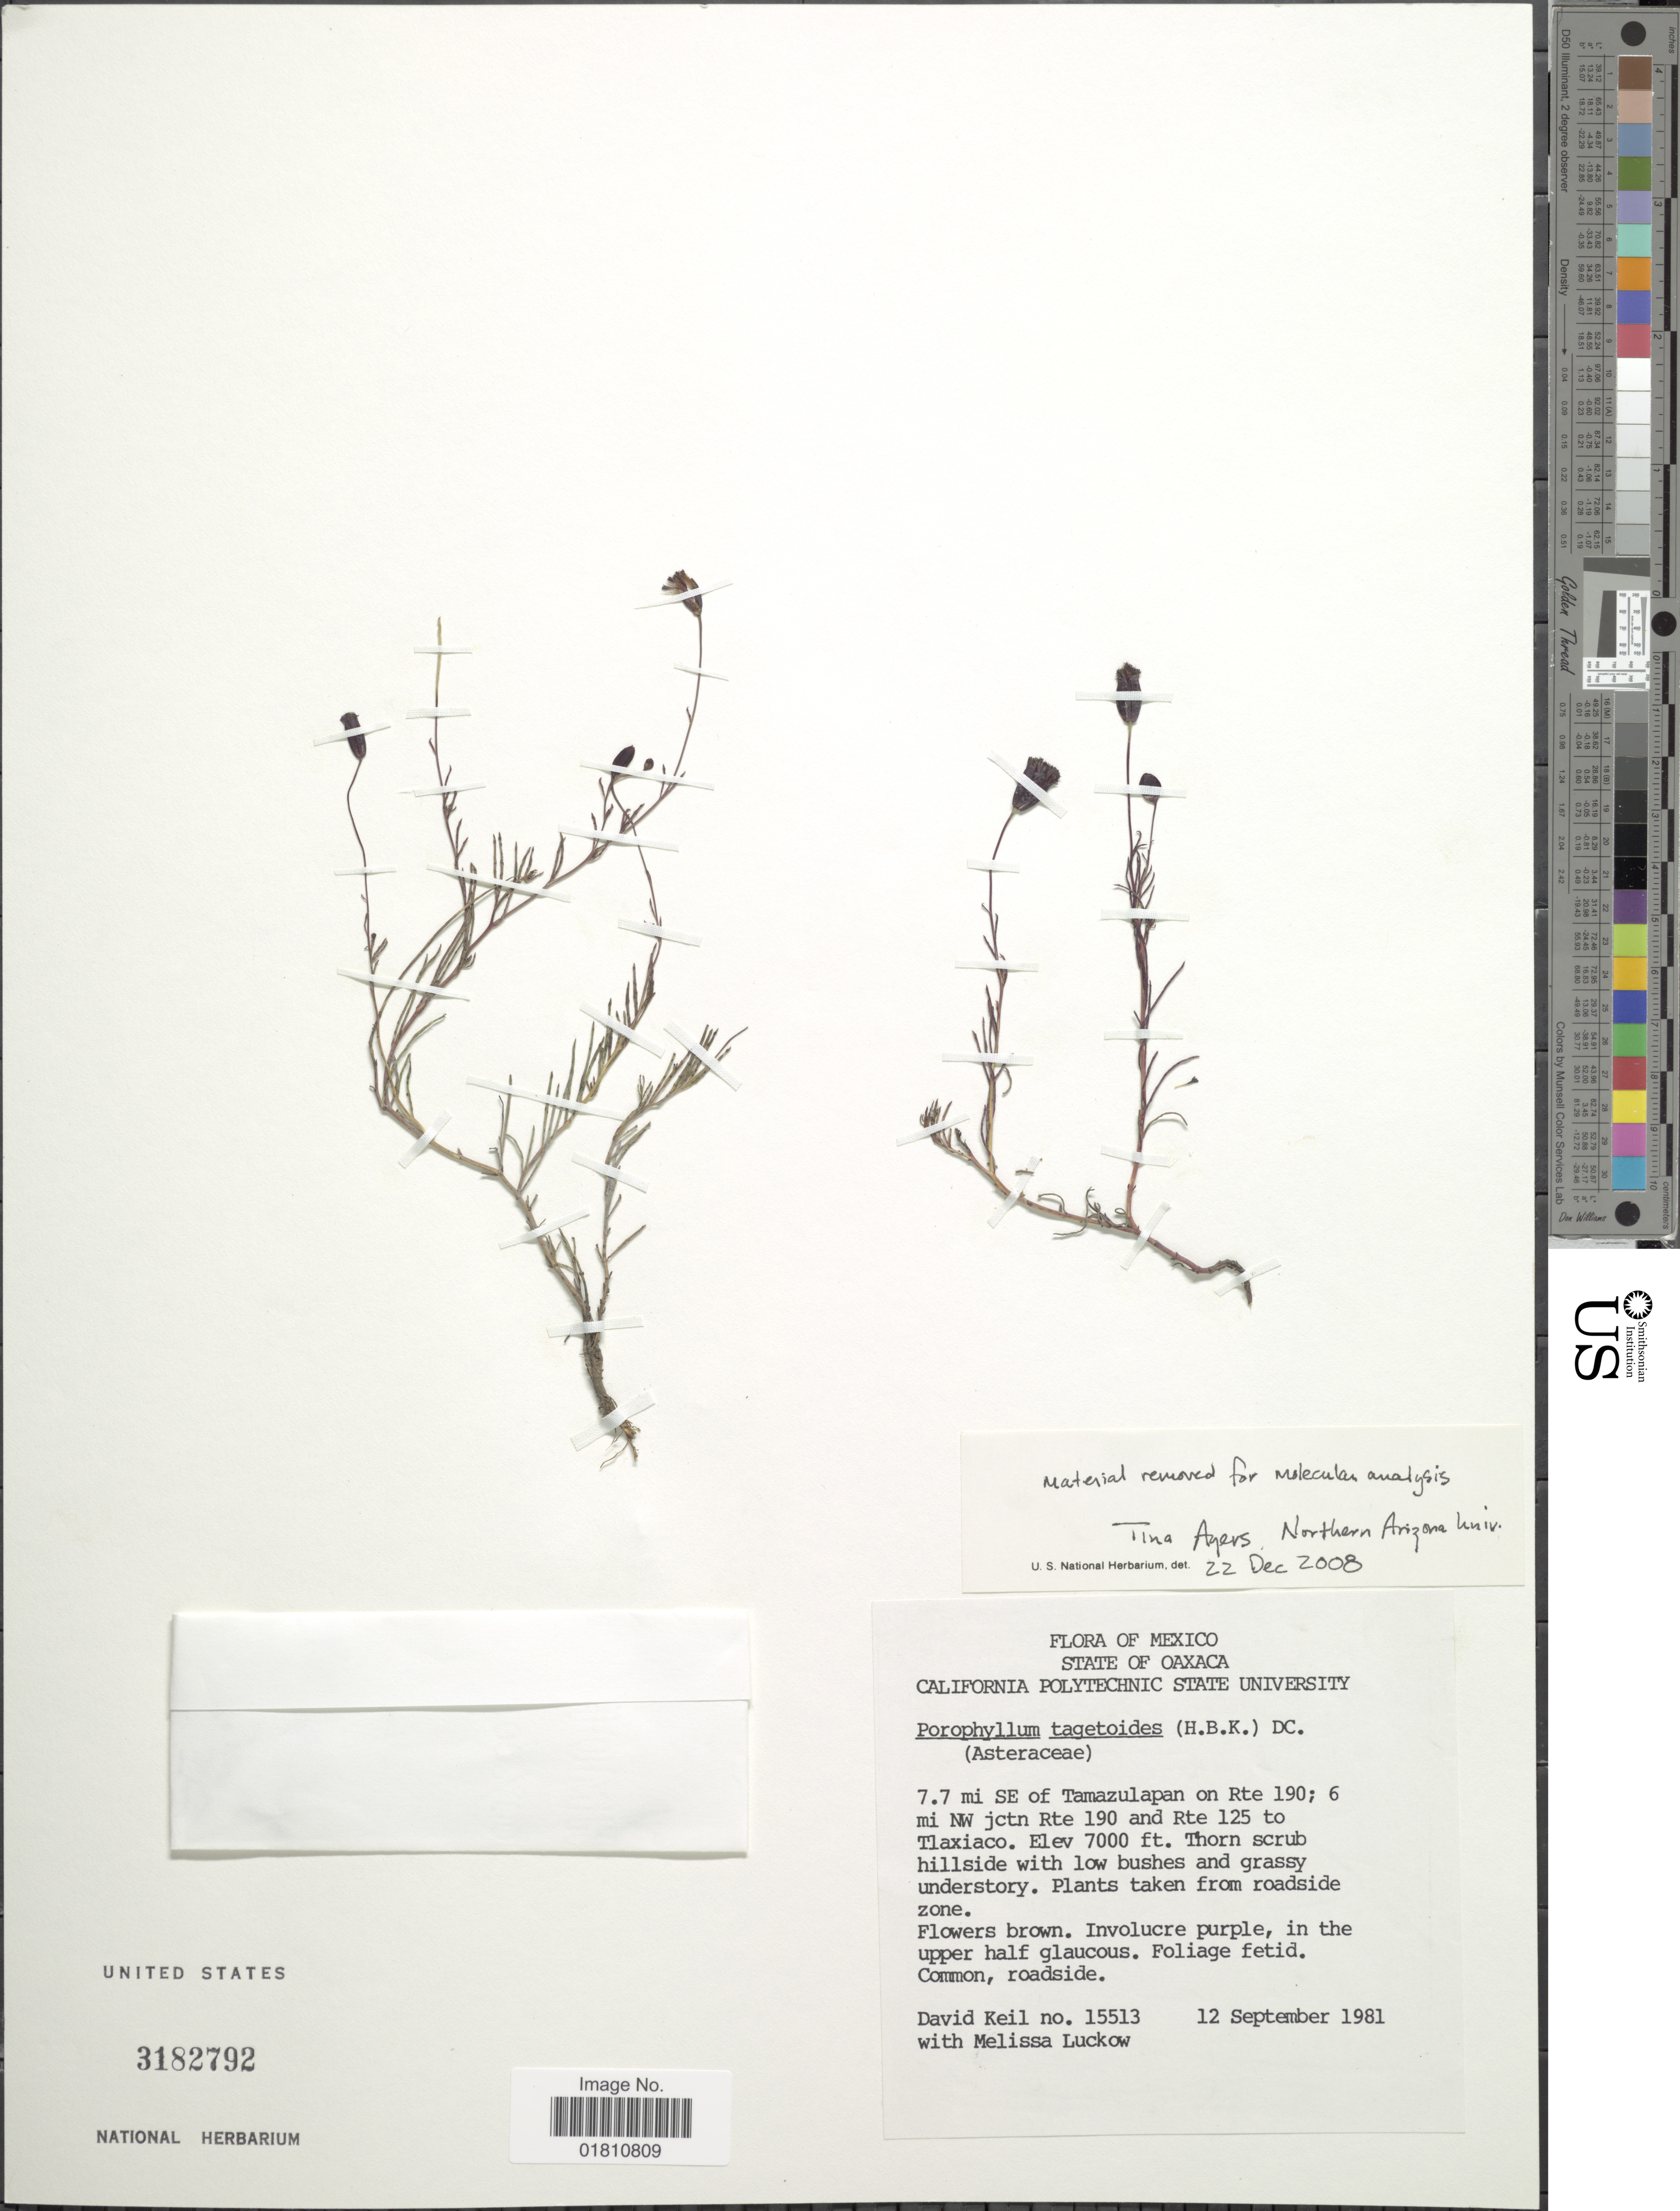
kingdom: Plantae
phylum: Tracheophyta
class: Magnoliopsida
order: Asterales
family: Asteraceae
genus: Porophyllum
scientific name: Porophyllum tagetoides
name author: (Kunth) DC.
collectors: D. J. Keil & M. A. Luckow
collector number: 15513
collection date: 1981-09-12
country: Mexico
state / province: Oaxaca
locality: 7.7 mi SE of Tamazulapan on Rte 190; 6 mi NW jctn Rte 190 and Rte 125 to Tlaxiaco.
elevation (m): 2134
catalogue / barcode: US 3182792